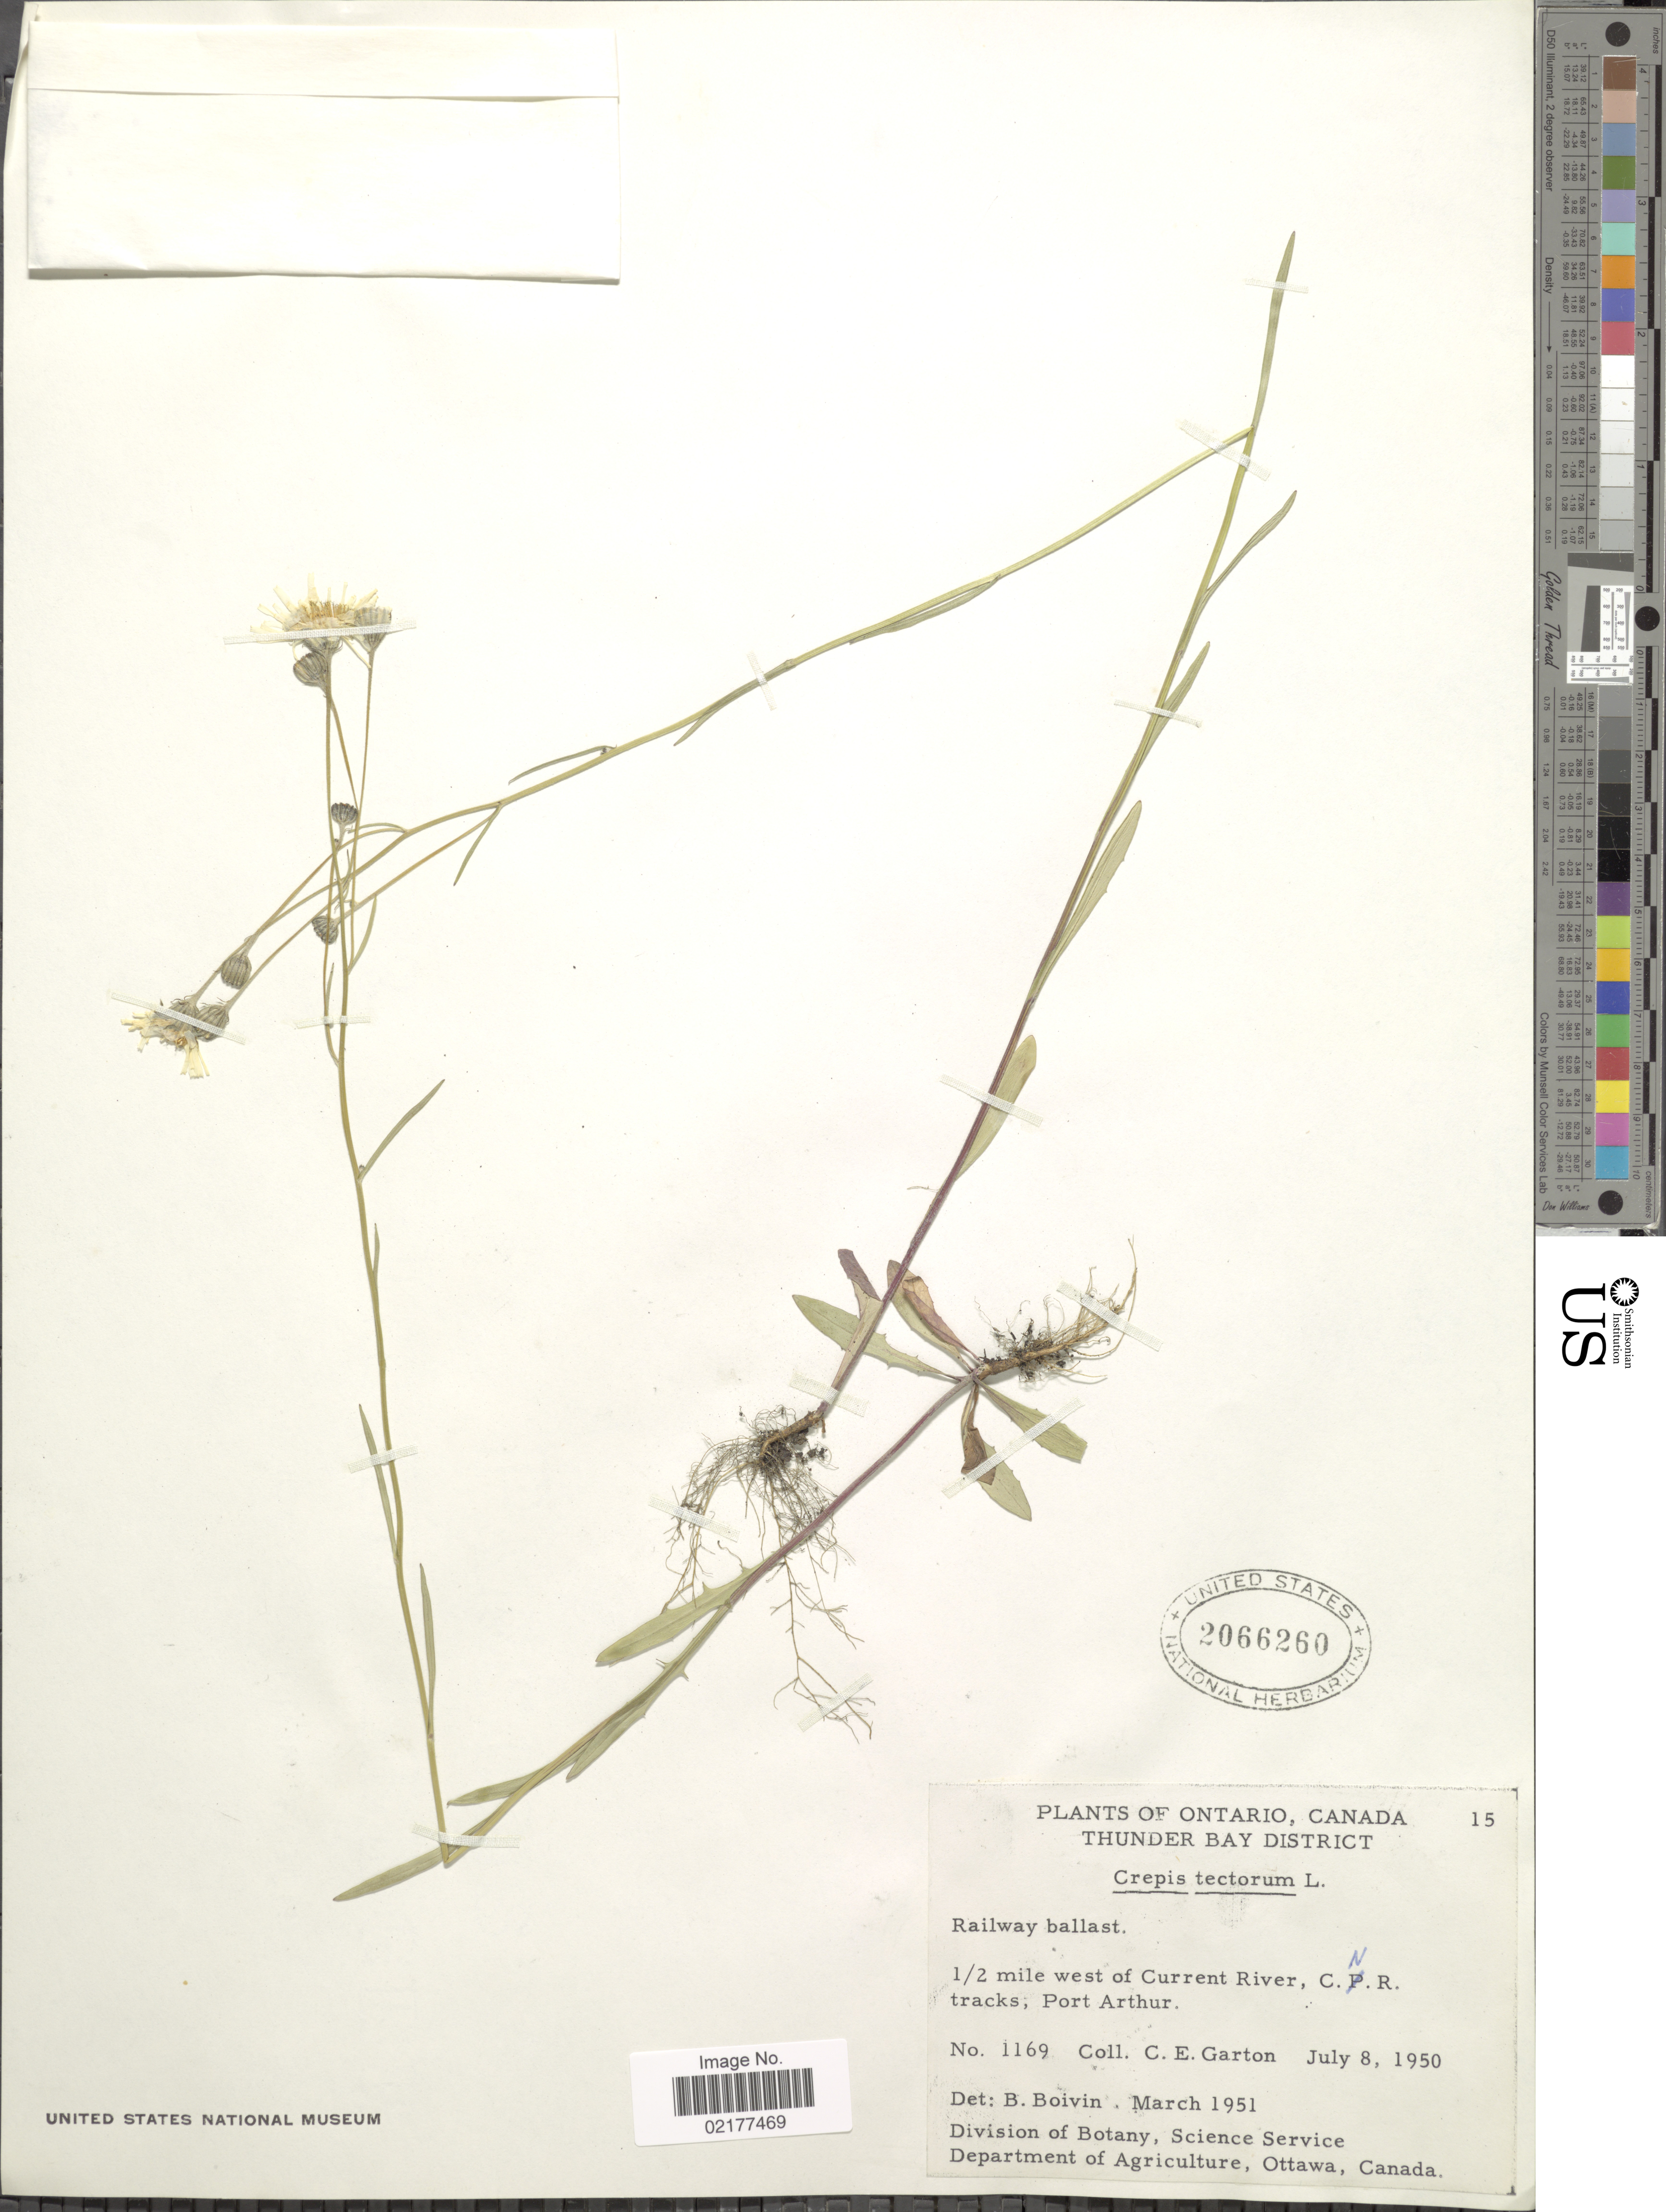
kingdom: Plantae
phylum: Tracheophyta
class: Magnoliopsida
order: Asterales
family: Asteraceae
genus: Crepis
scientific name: Crepis tectorum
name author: L.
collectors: C. E. Garton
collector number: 1169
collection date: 1950-07-08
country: Canada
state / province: Ontario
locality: Thunder Bay District. 1/2 mile west of Current River, C.N.R. tracks, Port Arthur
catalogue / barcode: US 2066260